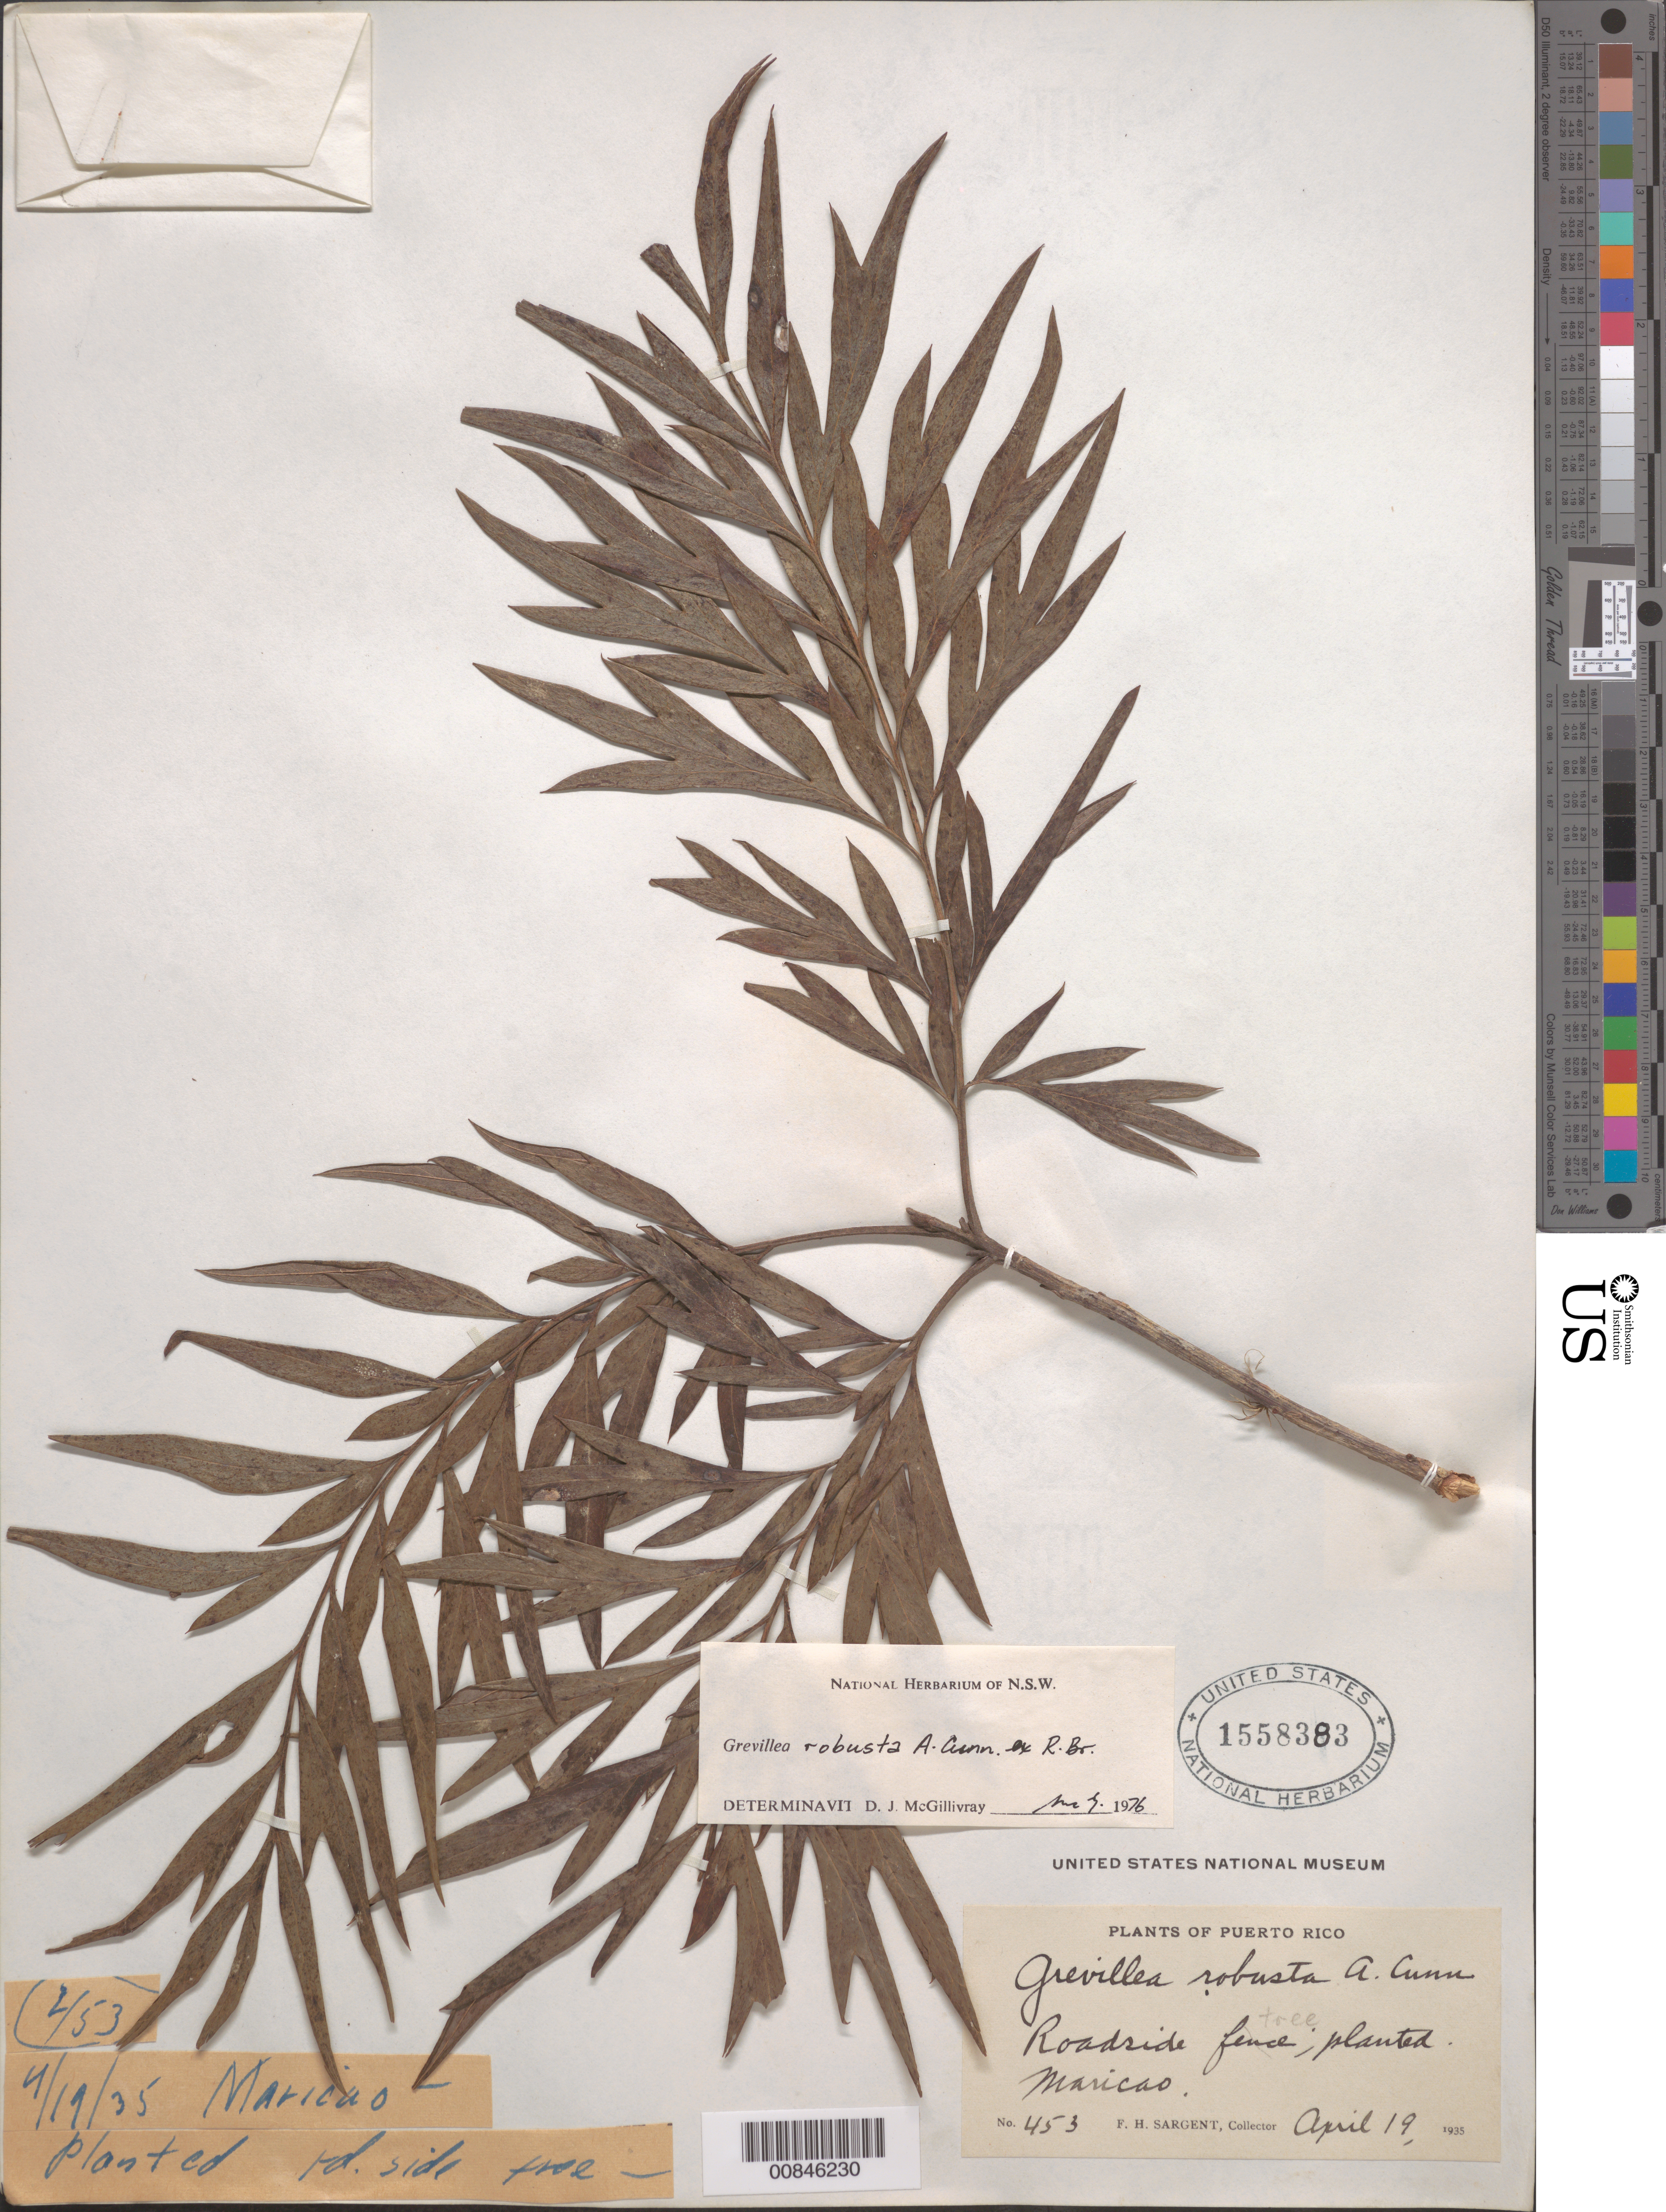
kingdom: Plantae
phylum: Tracheophyta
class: Magnoliopsida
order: Proteales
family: Proteaceae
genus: Grevillea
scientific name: Grevillea robusta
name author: A. Cunn.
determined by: McGillivray, Donald J.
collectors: F. H. Sargent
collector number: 453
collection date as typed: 19 Apr 1935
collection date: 1935-04-19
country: Puerto Rico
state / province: Maricao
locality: Maricao.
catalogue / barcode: US 1558383